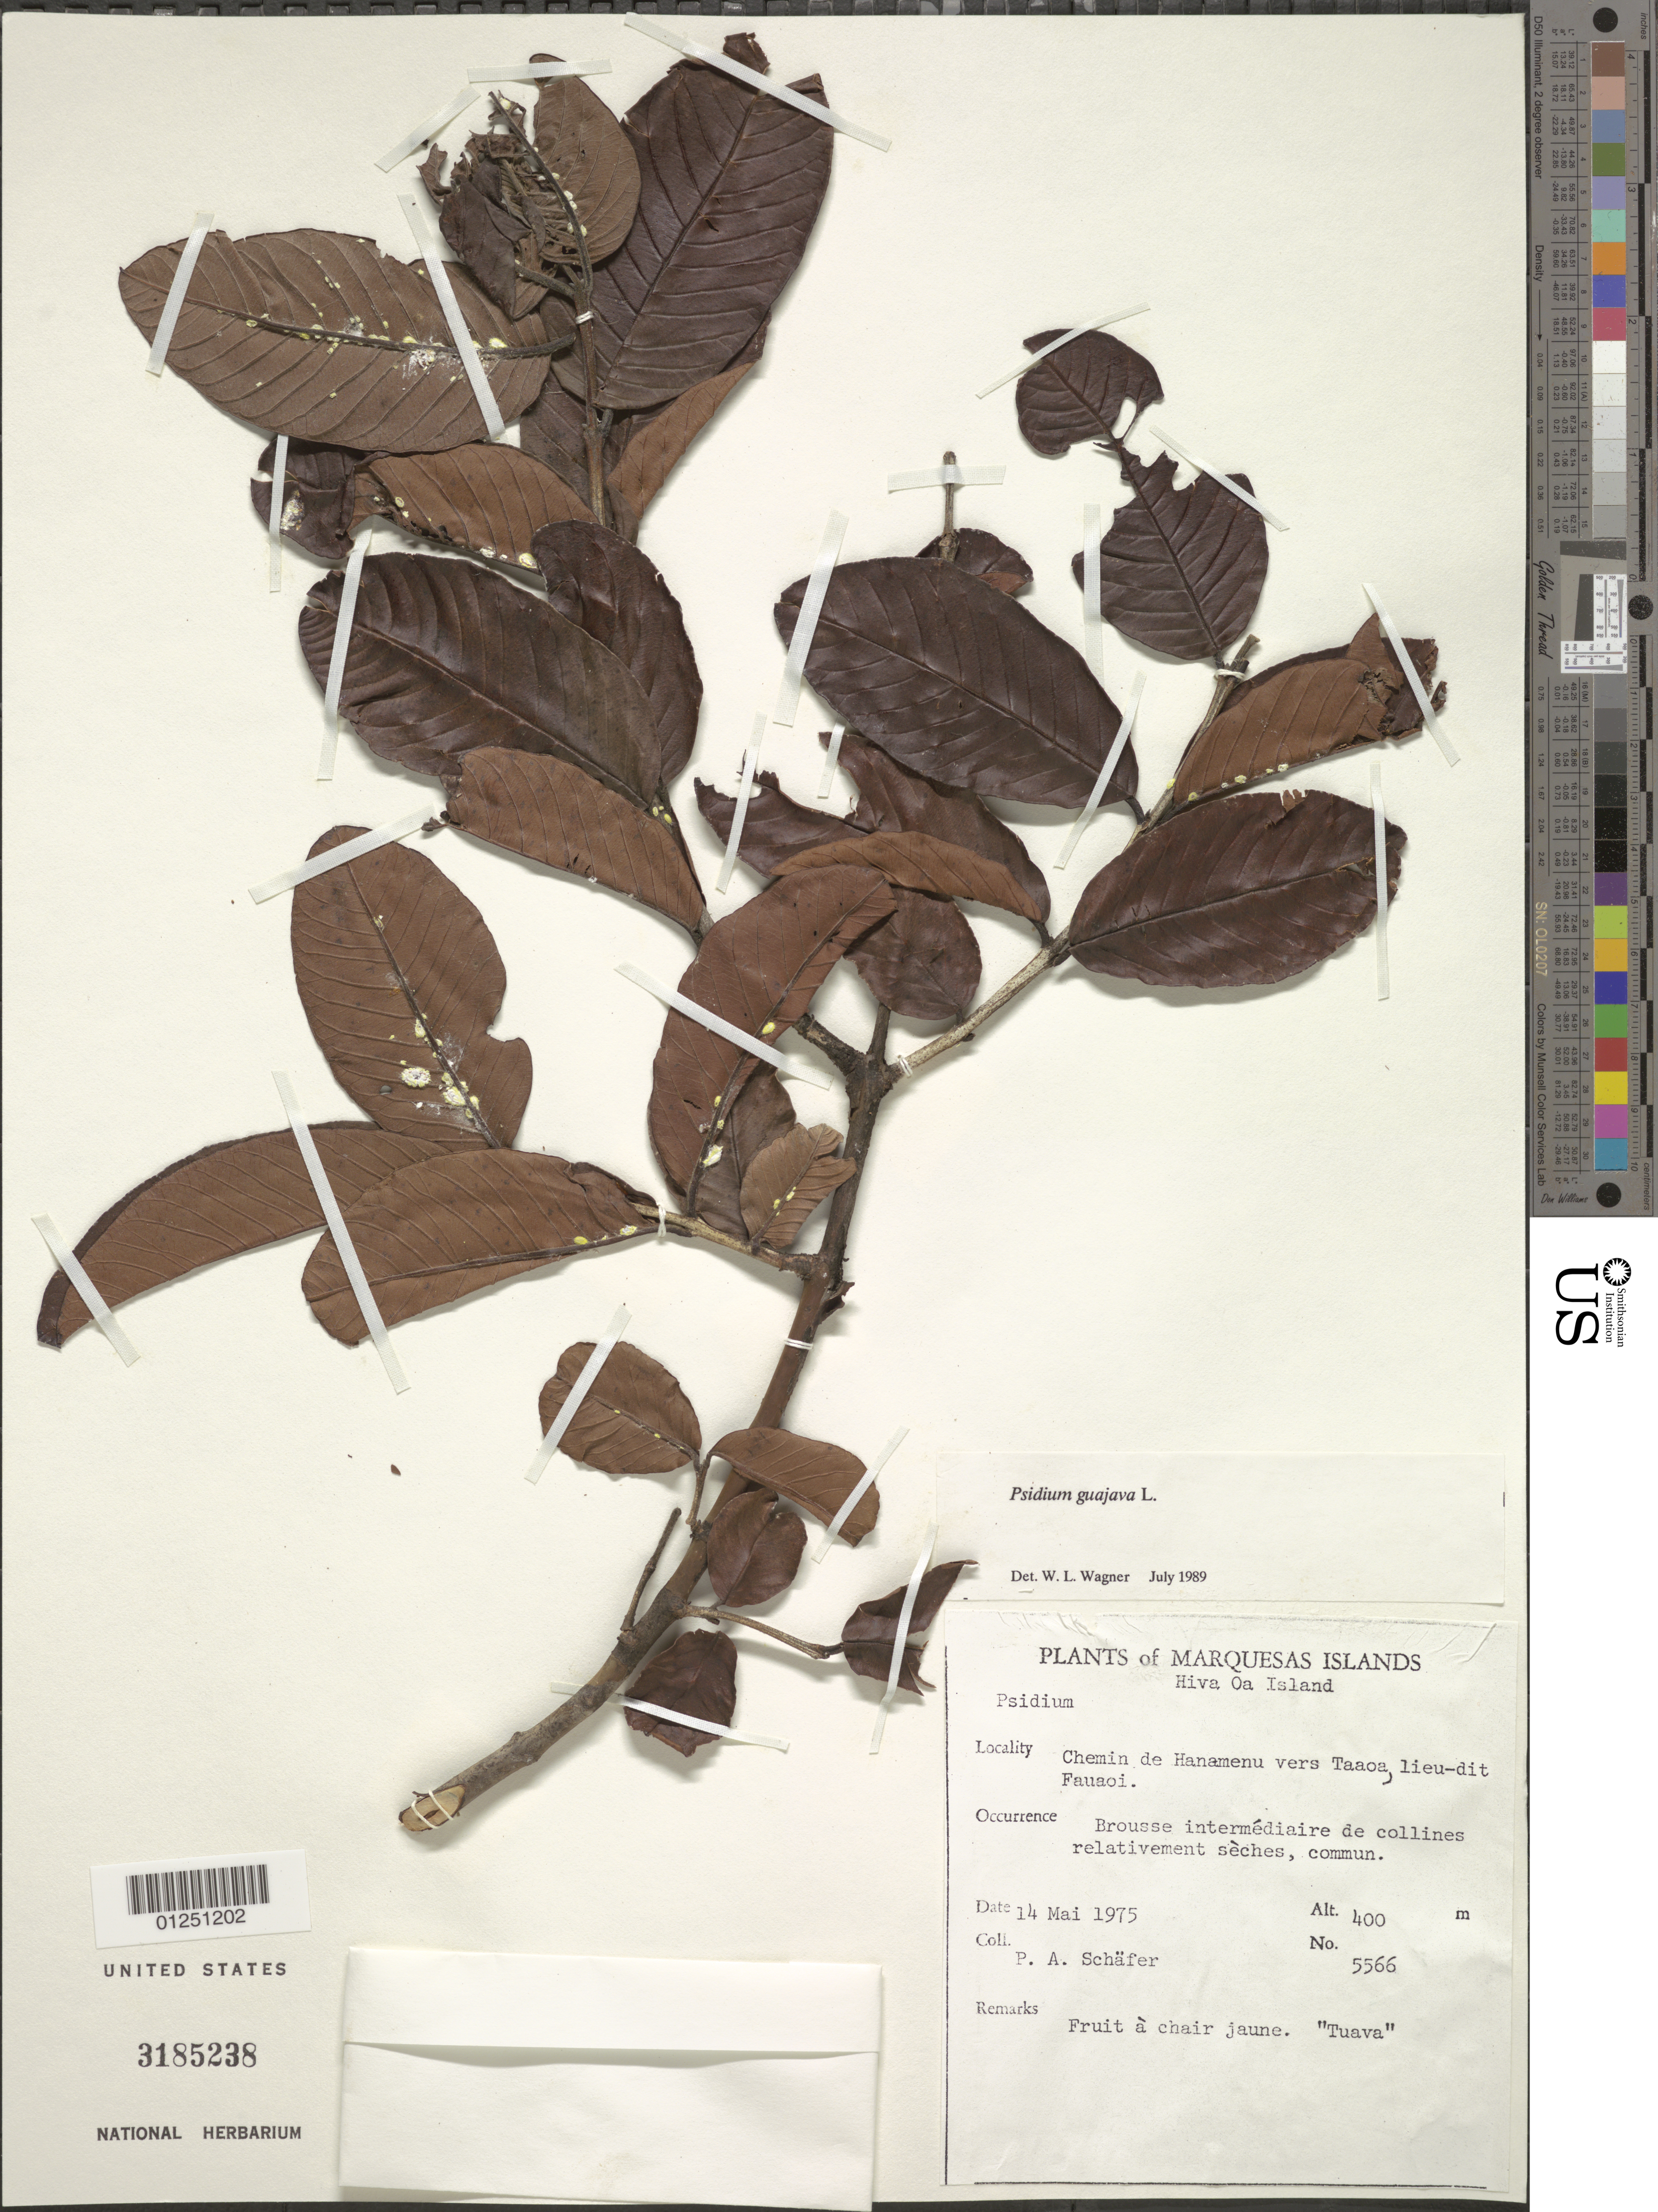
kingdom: Plantae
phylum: Tracheophyta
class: Magnoliopsida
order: Myrtales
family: Myrtaceae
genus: Psidium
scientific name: Psidium guajava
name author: L.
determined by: Wagner, W. L., (BOT), Smithsonian Institution - National Museum of Natural History (UNITED STATES)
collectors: P. A. Schäfer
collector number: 5566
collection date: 1875-05-14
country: French Polynesia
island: Hiva Oa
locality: Chemin de Hanamenu vers Taaoa, lieu-dit Fauaoi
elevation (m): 400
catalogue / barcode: US 3185238